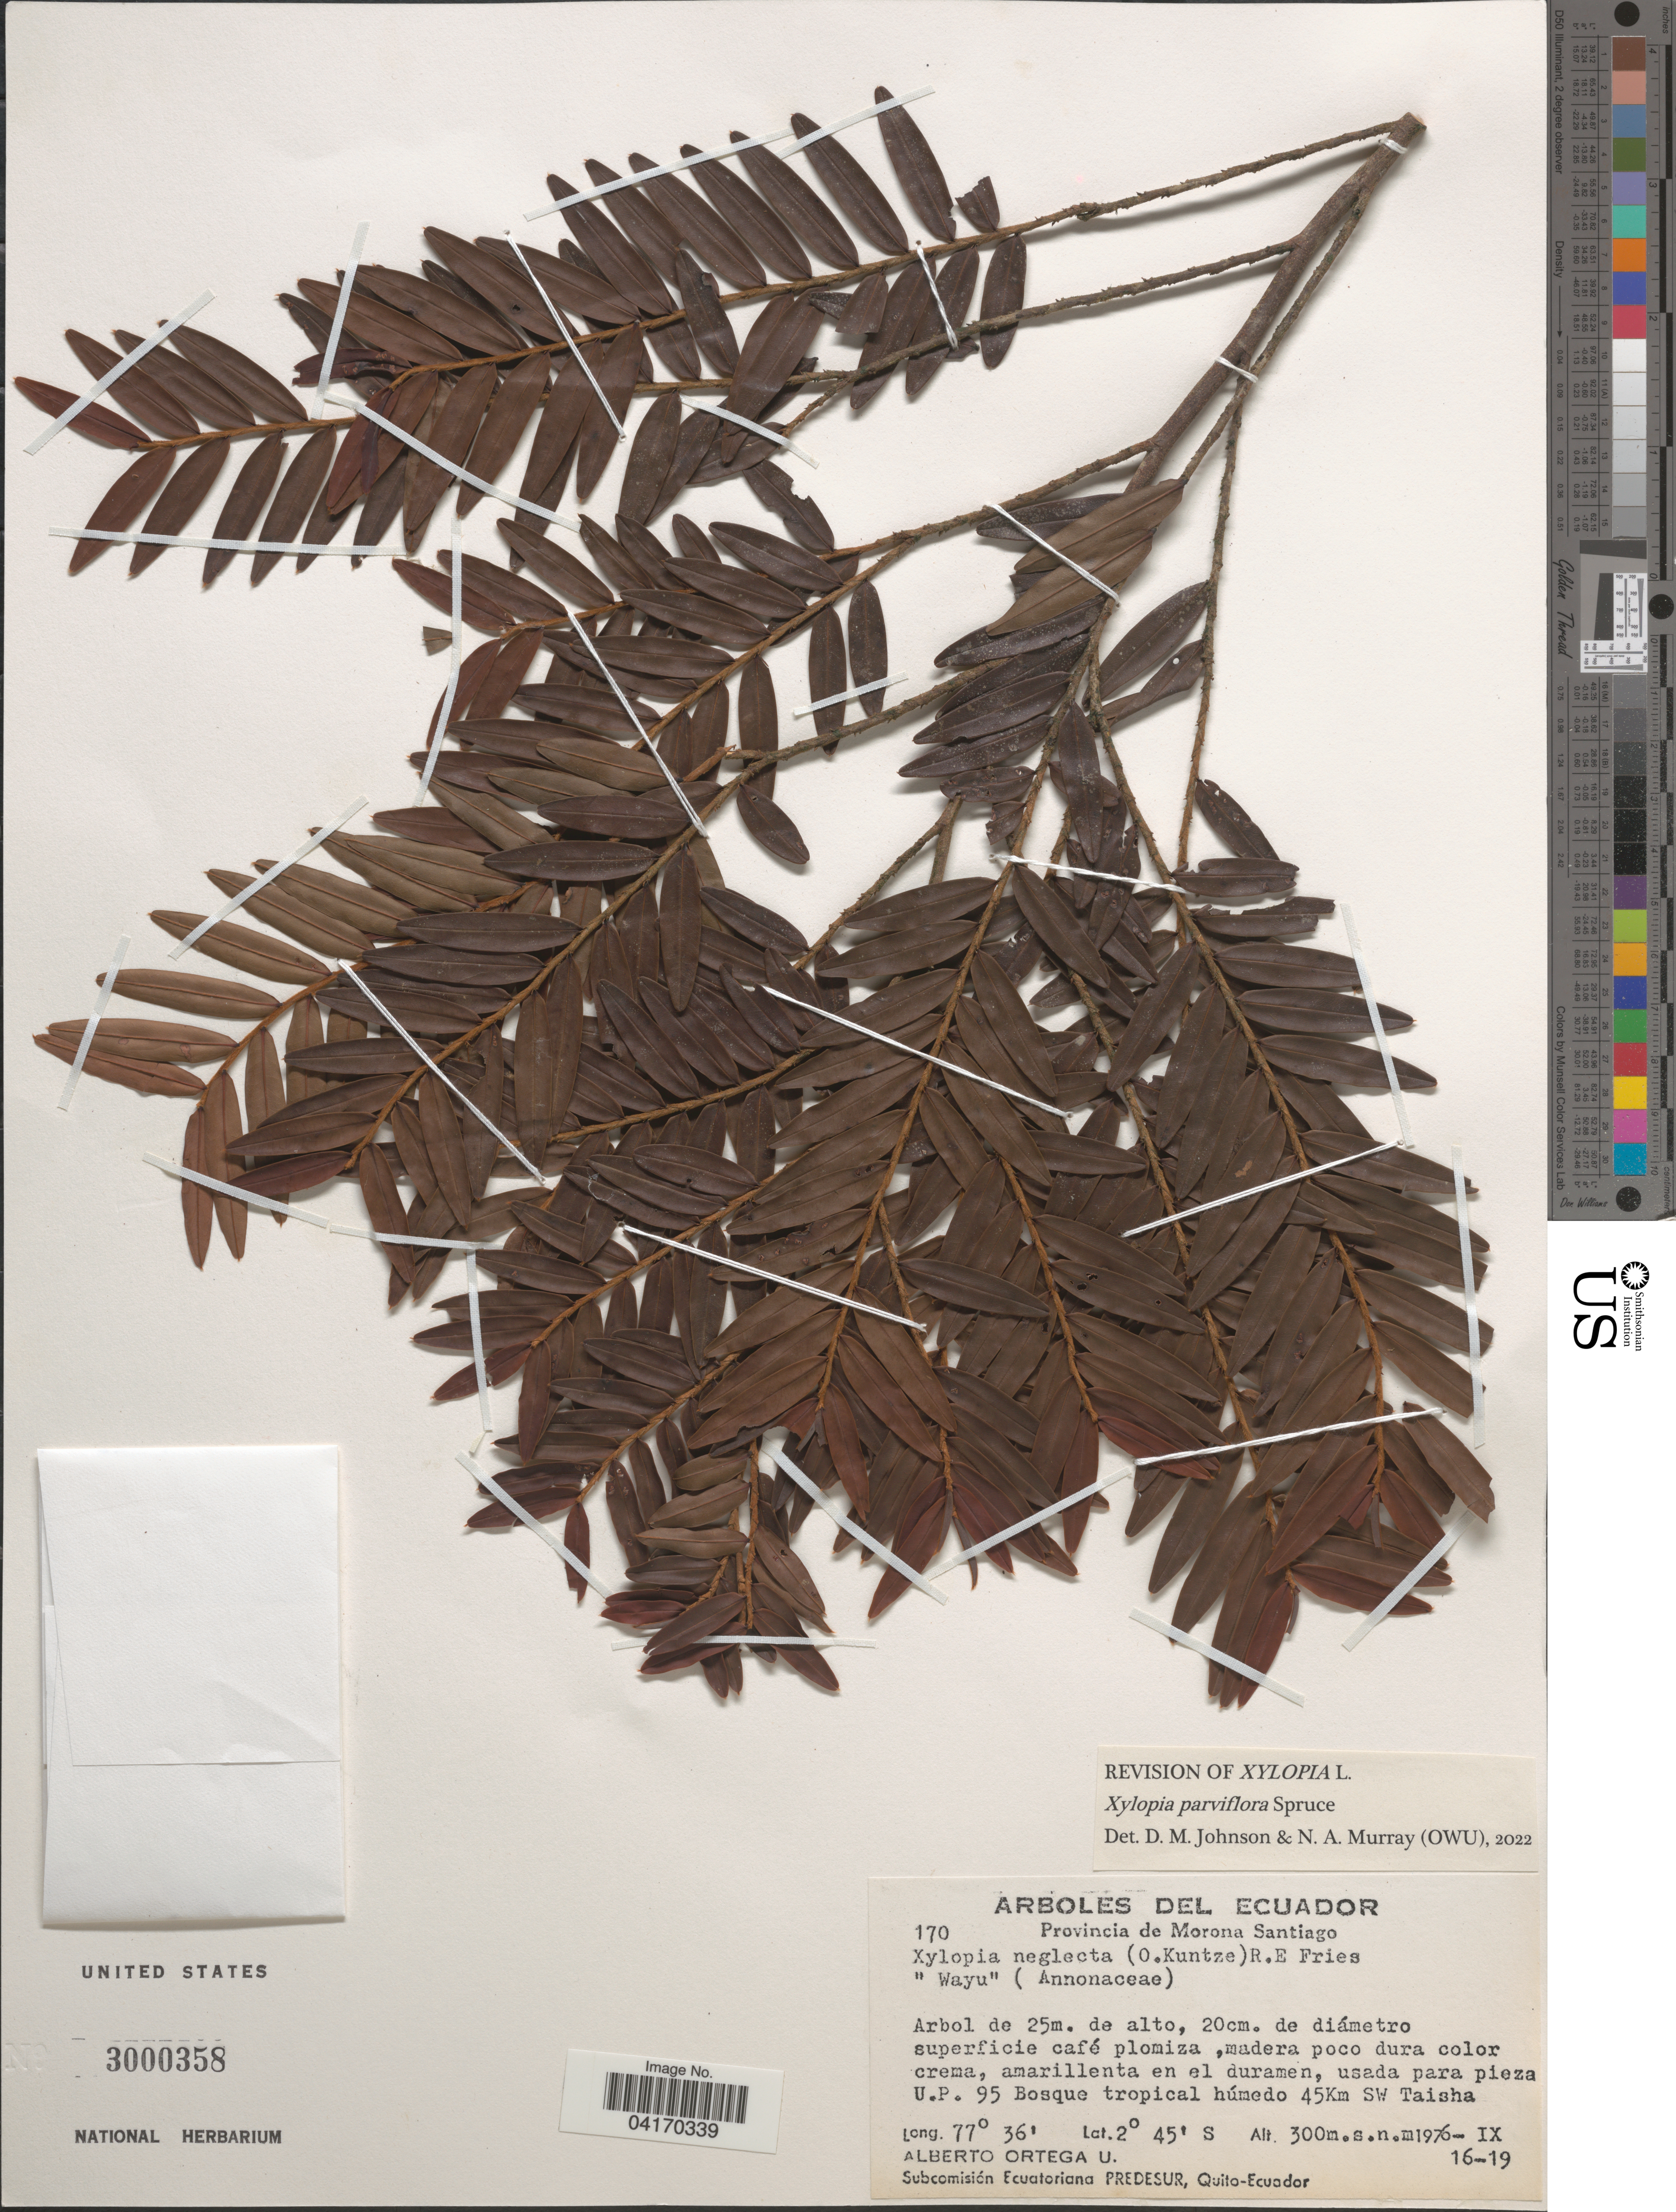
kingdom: Plantae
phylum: Tracheophyta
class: Magnoliopsida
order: Magnoliales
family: Annonaceae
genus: Xylopia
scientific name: Xylopia parviflora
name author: Spruce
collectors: A. T. Ortega U.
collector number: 170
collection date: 1976-09-16/1976-09-19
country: Ecuador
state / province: Morona-Santiago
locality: Usada para pieza U.P. 95 Bosque tropical húmedo 45Km SW Taisha.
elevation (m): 300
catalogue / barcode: US 3000358